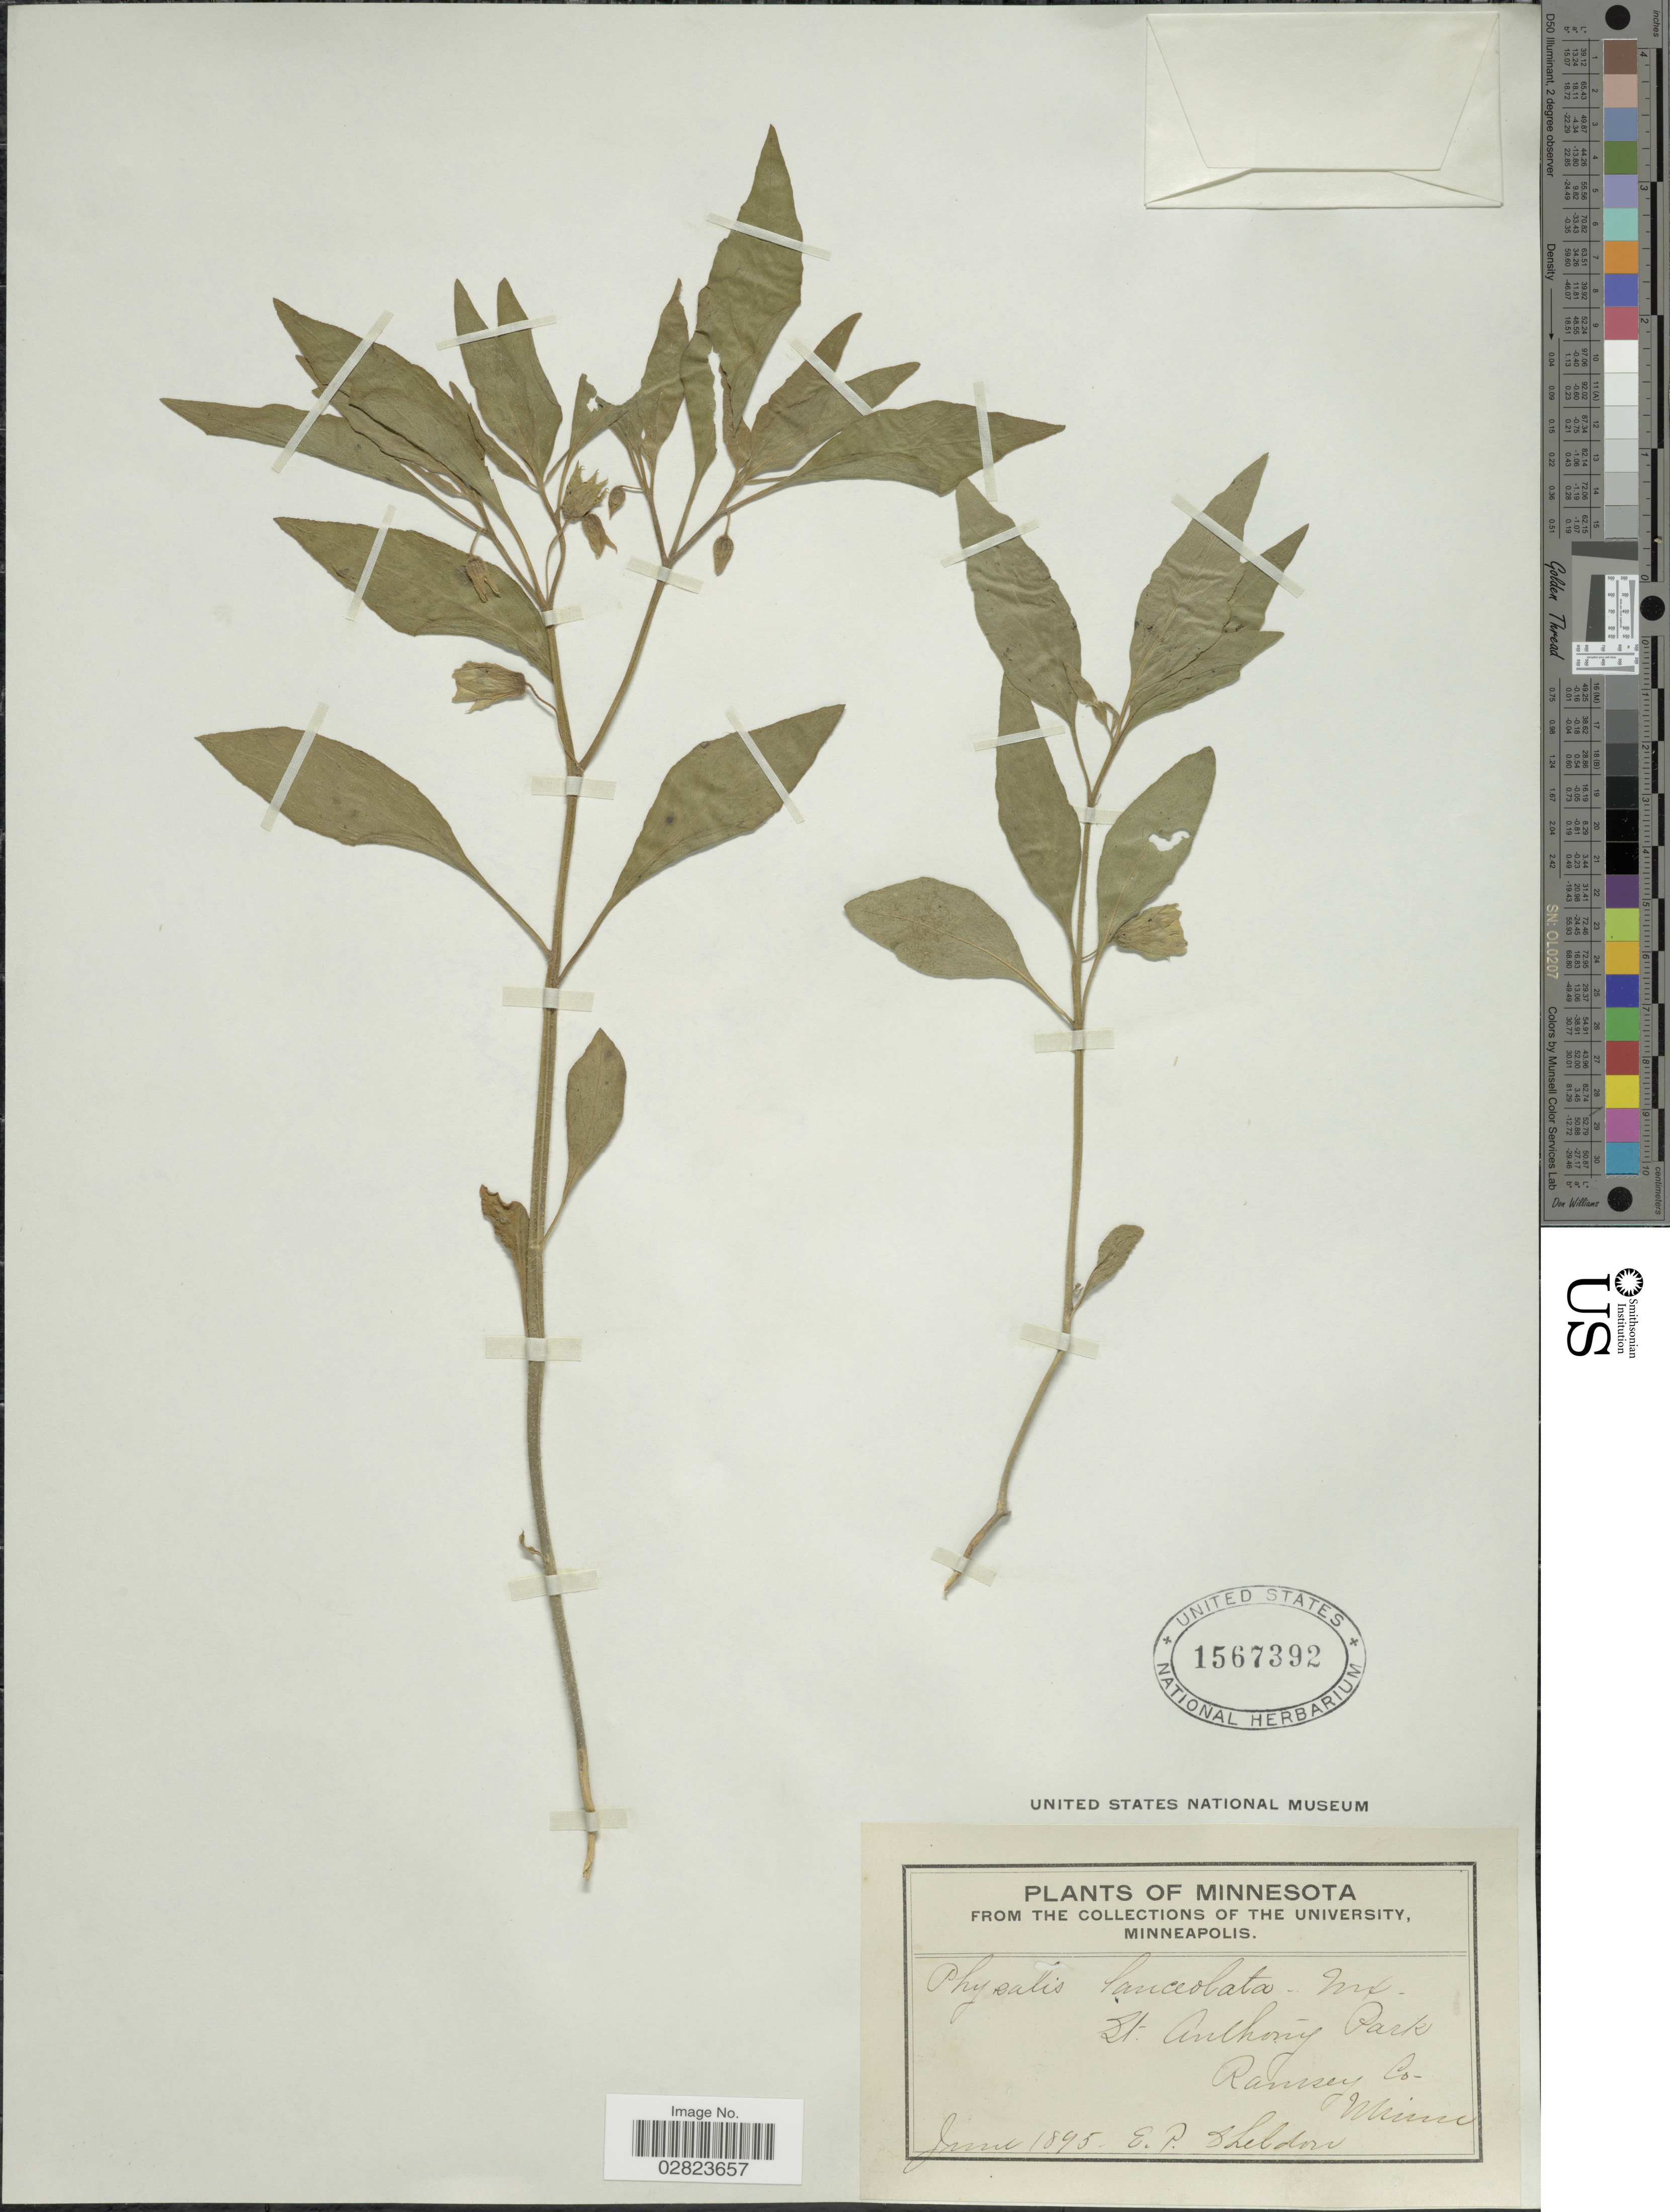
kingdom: Plantae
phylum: Tracheophyta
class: Magnoliopsida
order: Solanales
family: Solanaceae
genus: Physalis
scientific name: Physalis lanceolata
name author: Michx.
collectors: E. P. Sheldon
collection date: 1895-06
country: United States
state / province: Minnesota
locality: St. Anthony Park. Ramsey Co.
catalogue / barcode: US 1567392